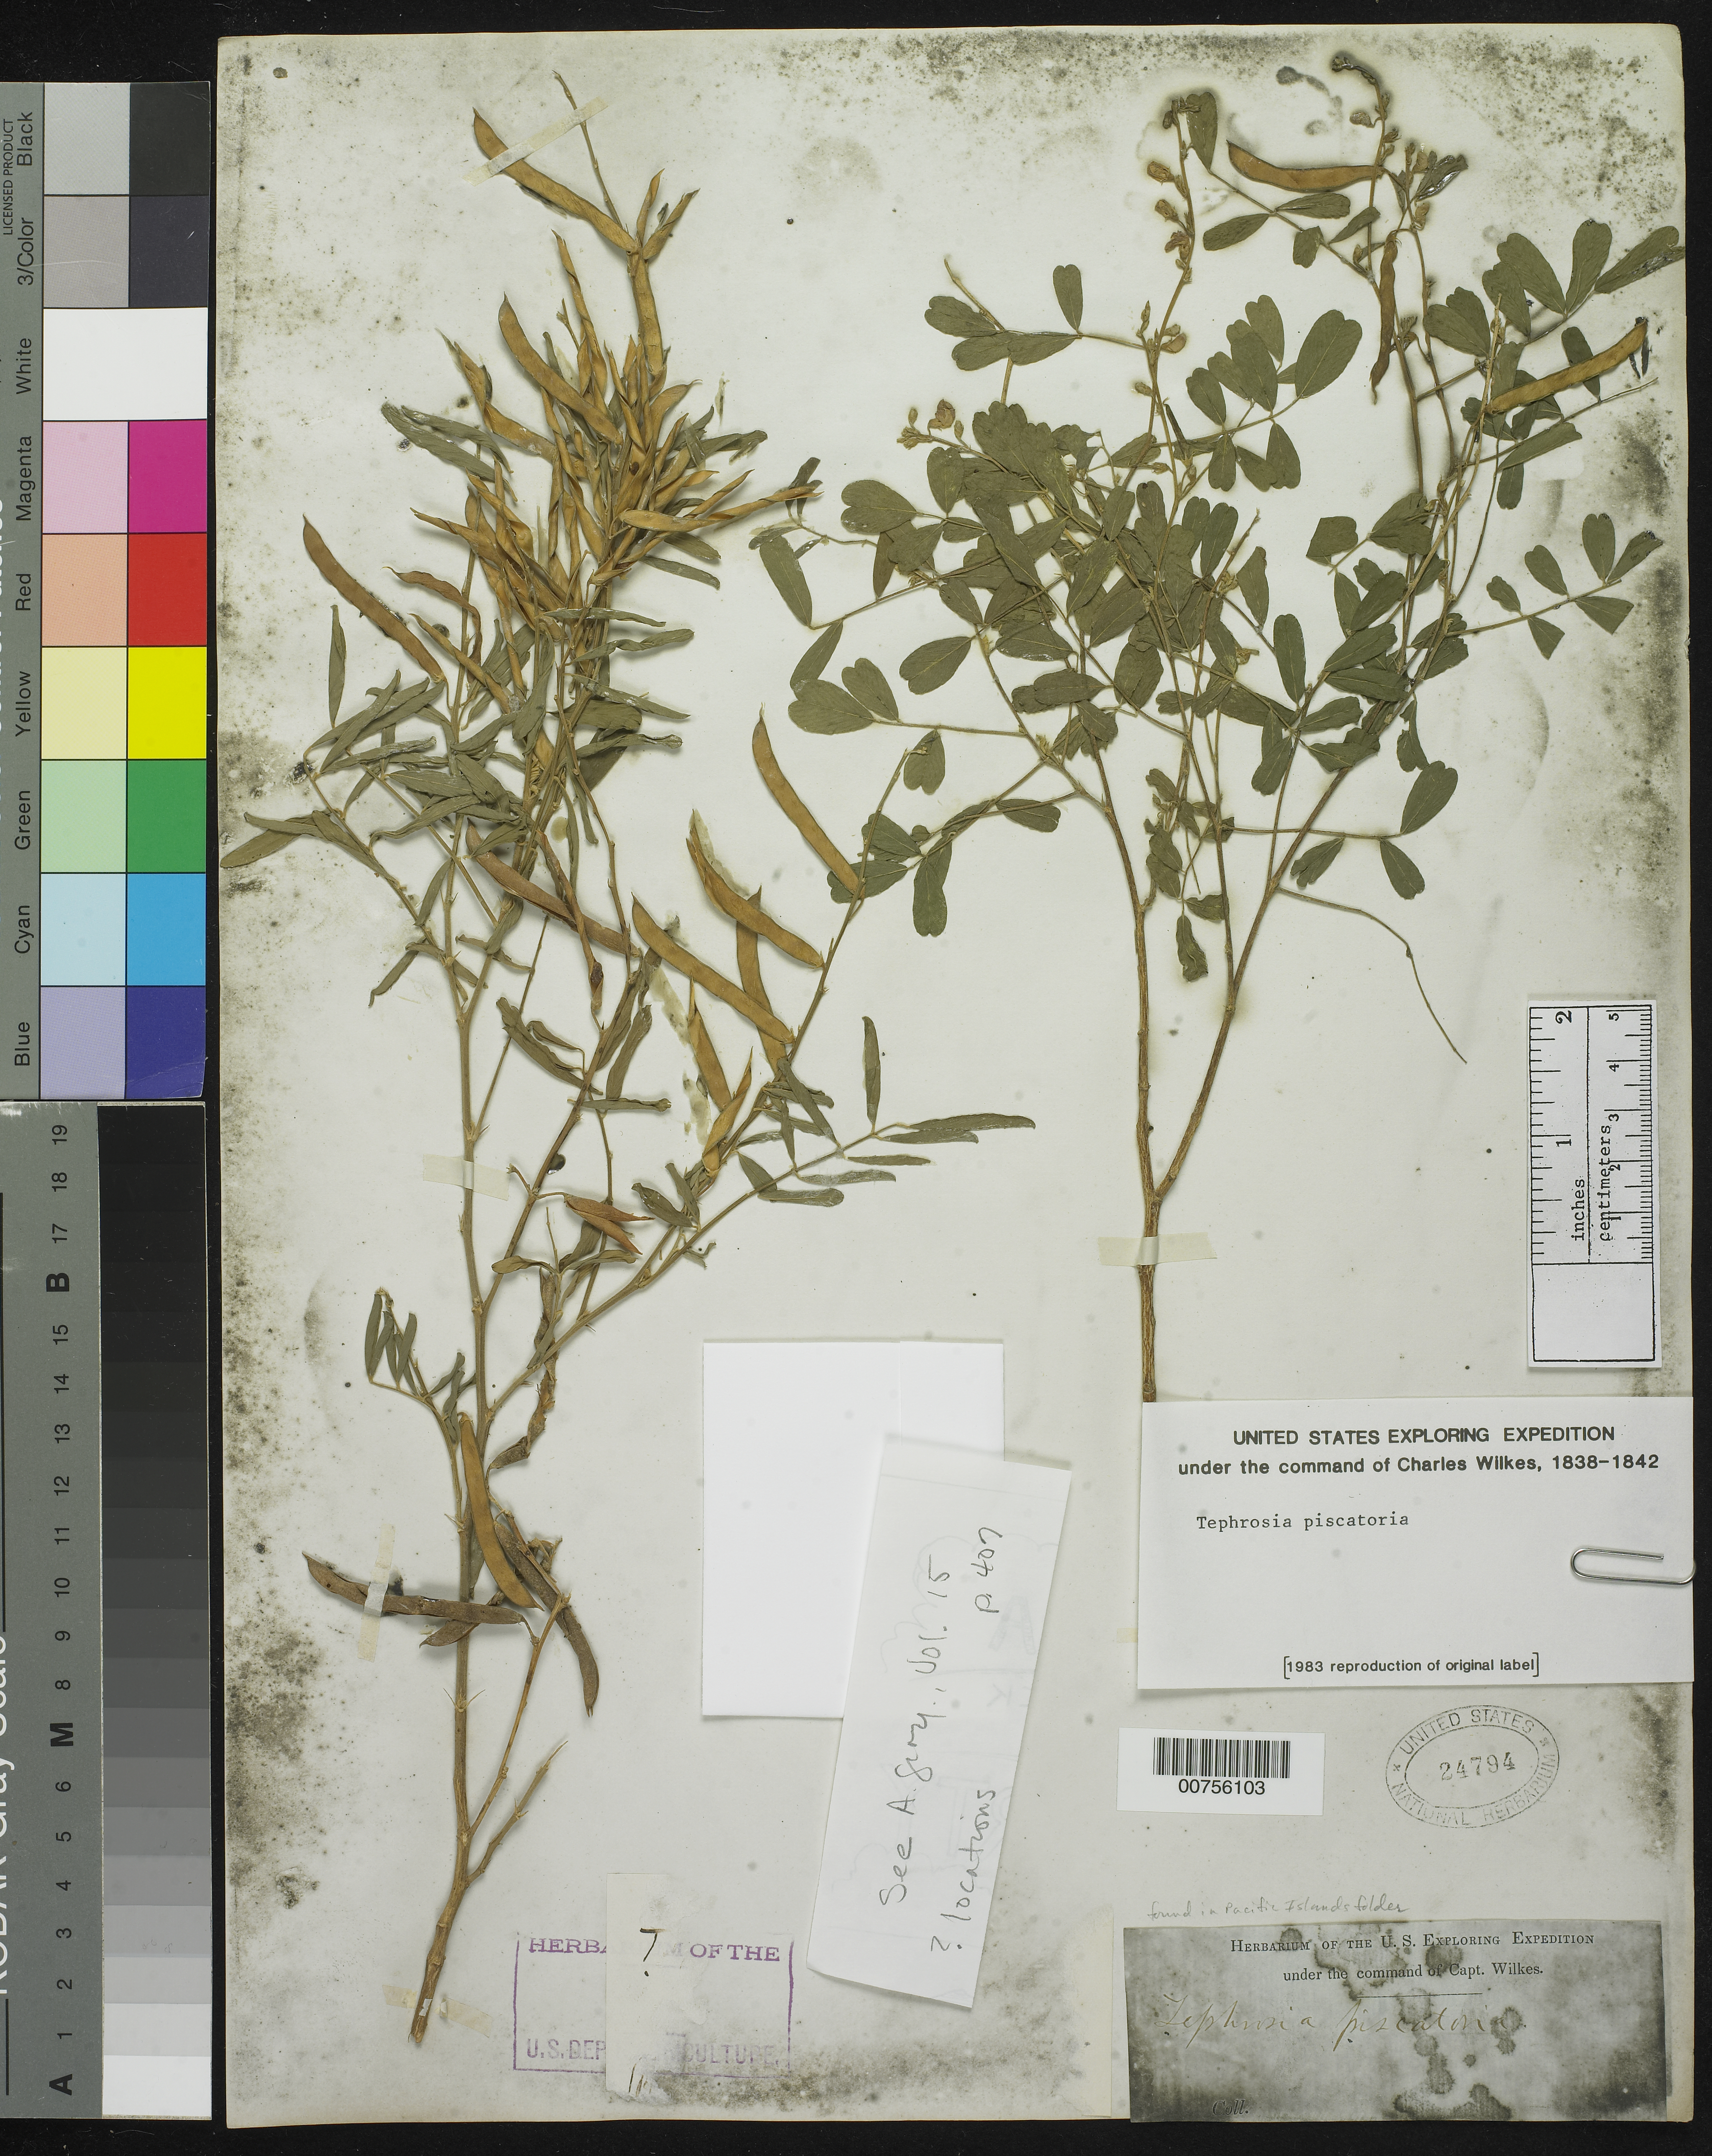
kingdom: Plantae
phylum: Tracheophyta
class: Magnoliopsida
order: Fabales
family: Fabaceae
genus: Tephrosia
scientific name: Tephrosia piscatoria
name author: (Aiton) Pers.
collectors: Wilkes Explor. Exped.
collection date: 1838/1842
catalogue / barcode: US 24794